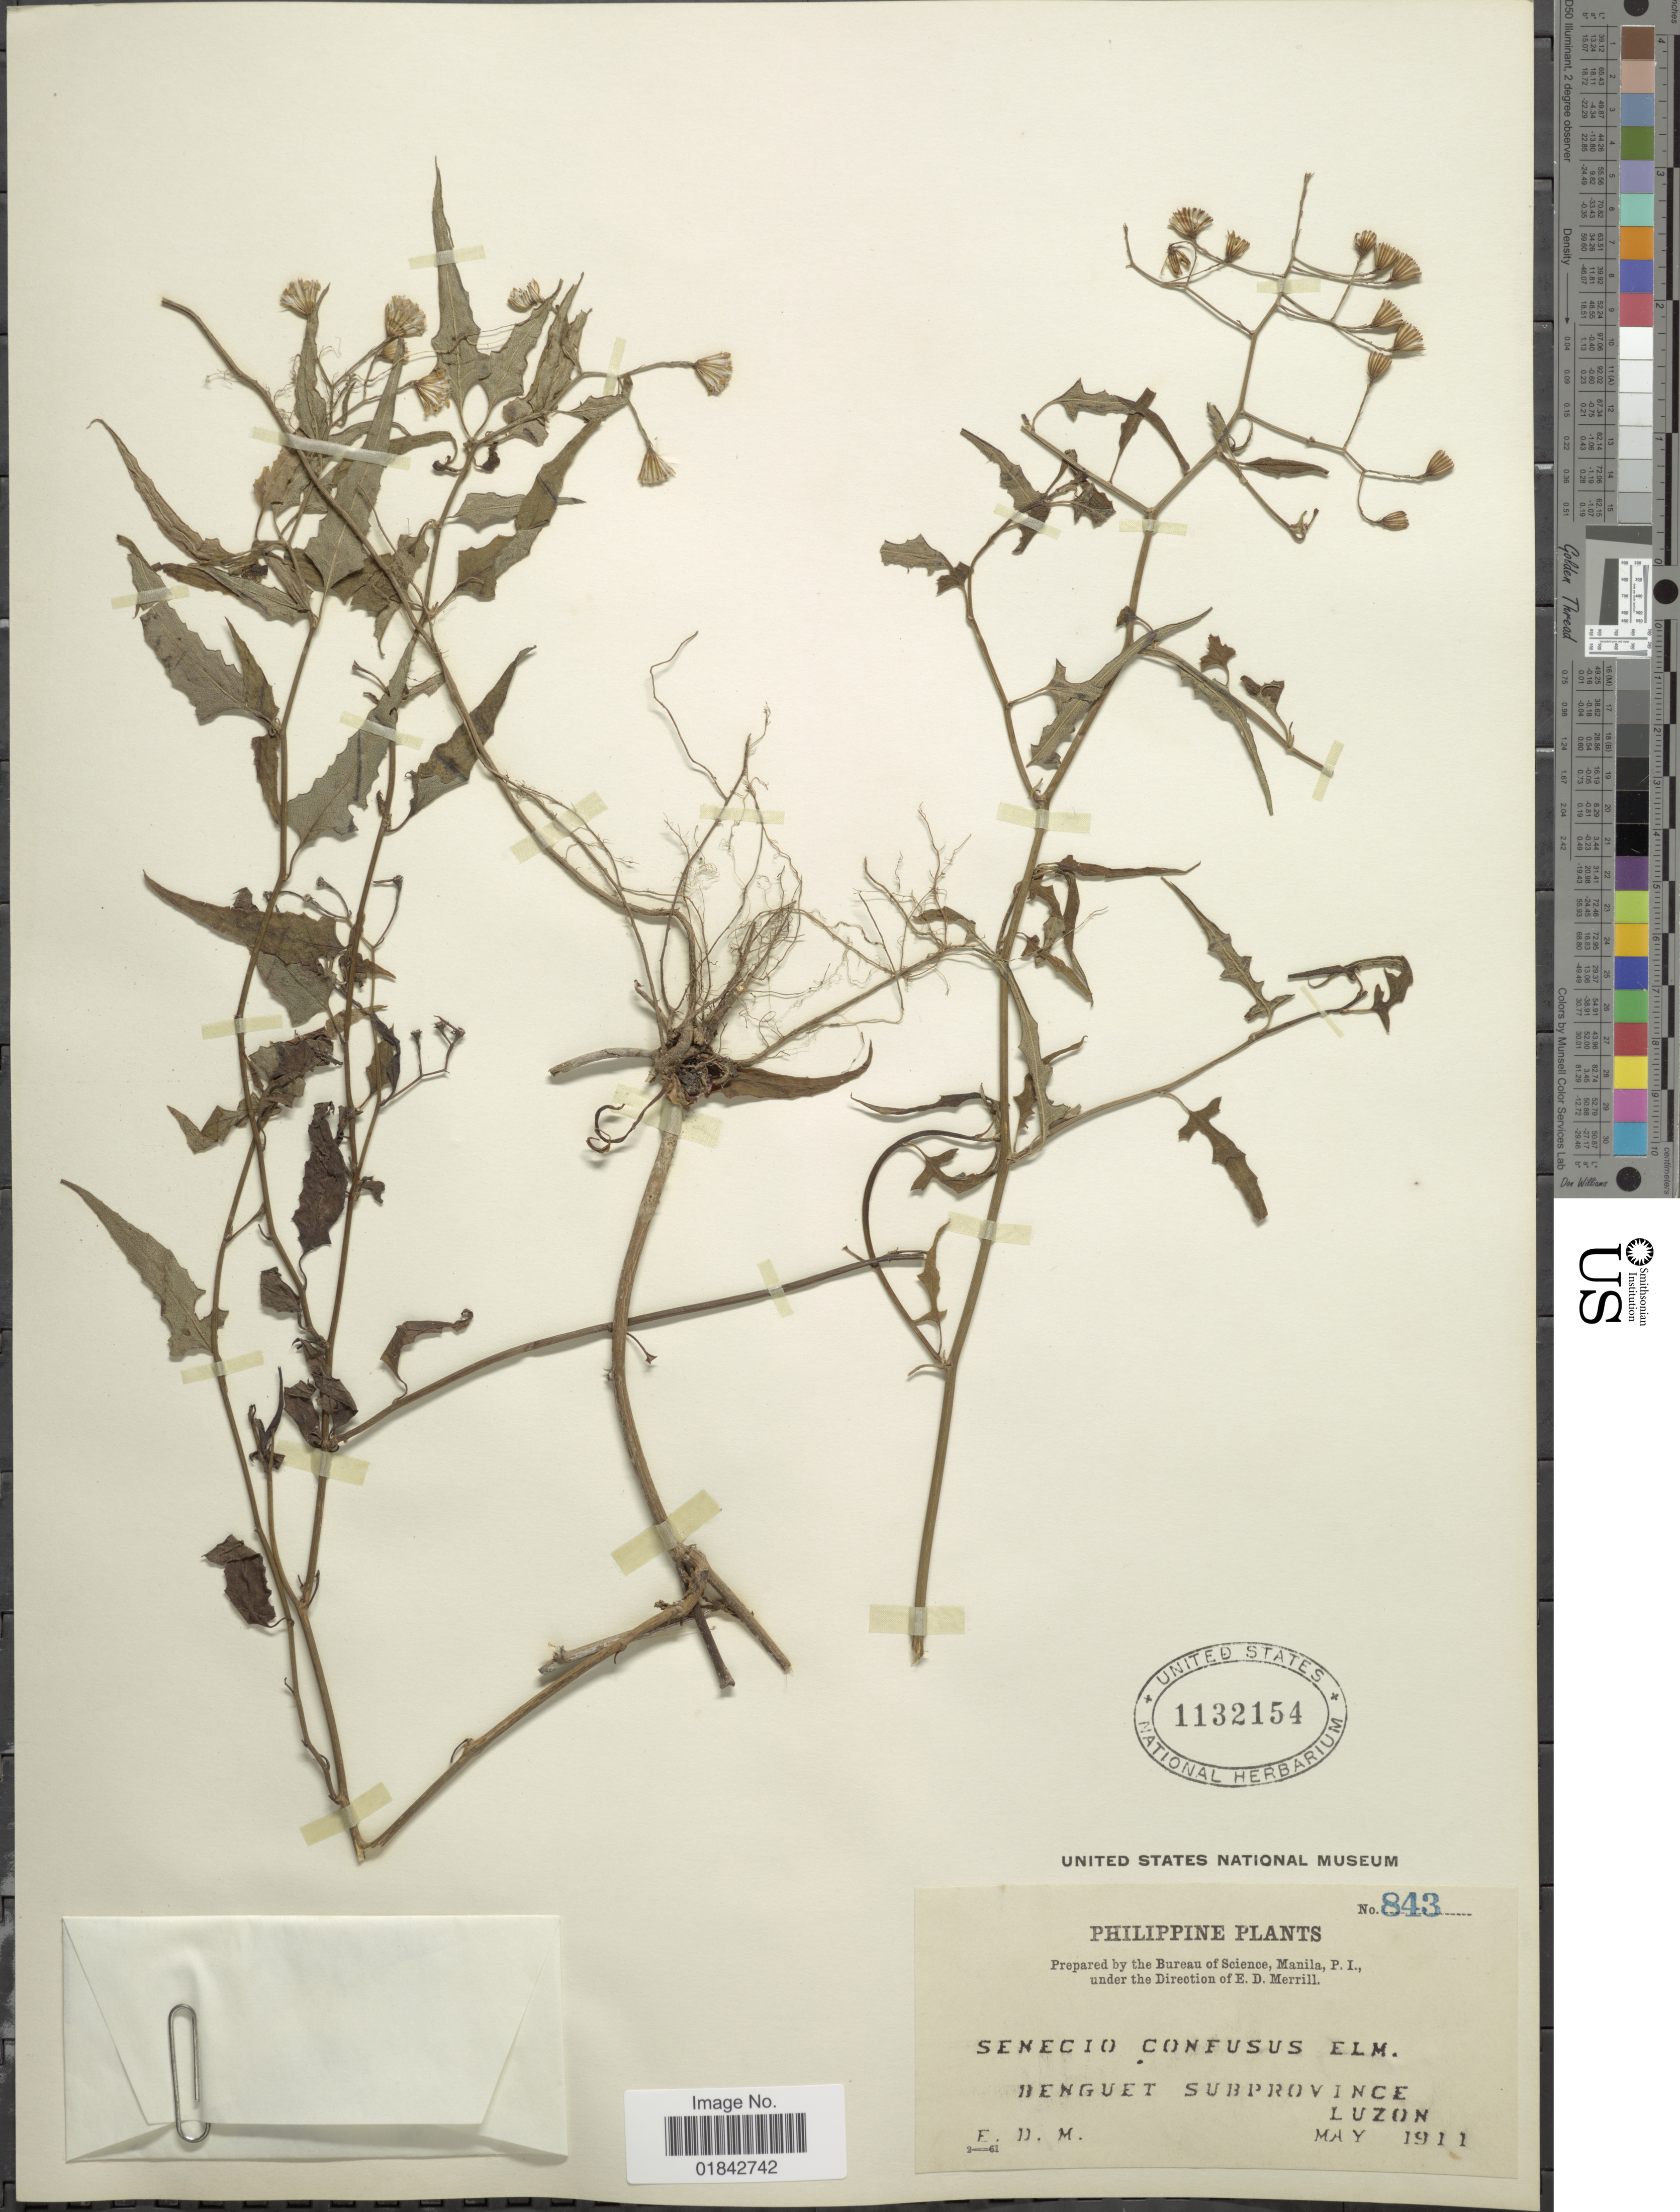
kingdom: Plantae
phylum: Tracheophyta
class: Magnoliopsida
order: Asterales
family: Asteraceae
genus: Senecio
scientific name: Senecio confusus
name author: Britton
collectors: E. D. Merrill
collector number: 843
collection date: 1911-05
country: Philippines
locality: Benguet Subprovince, Luzon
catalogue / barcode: US 1132154